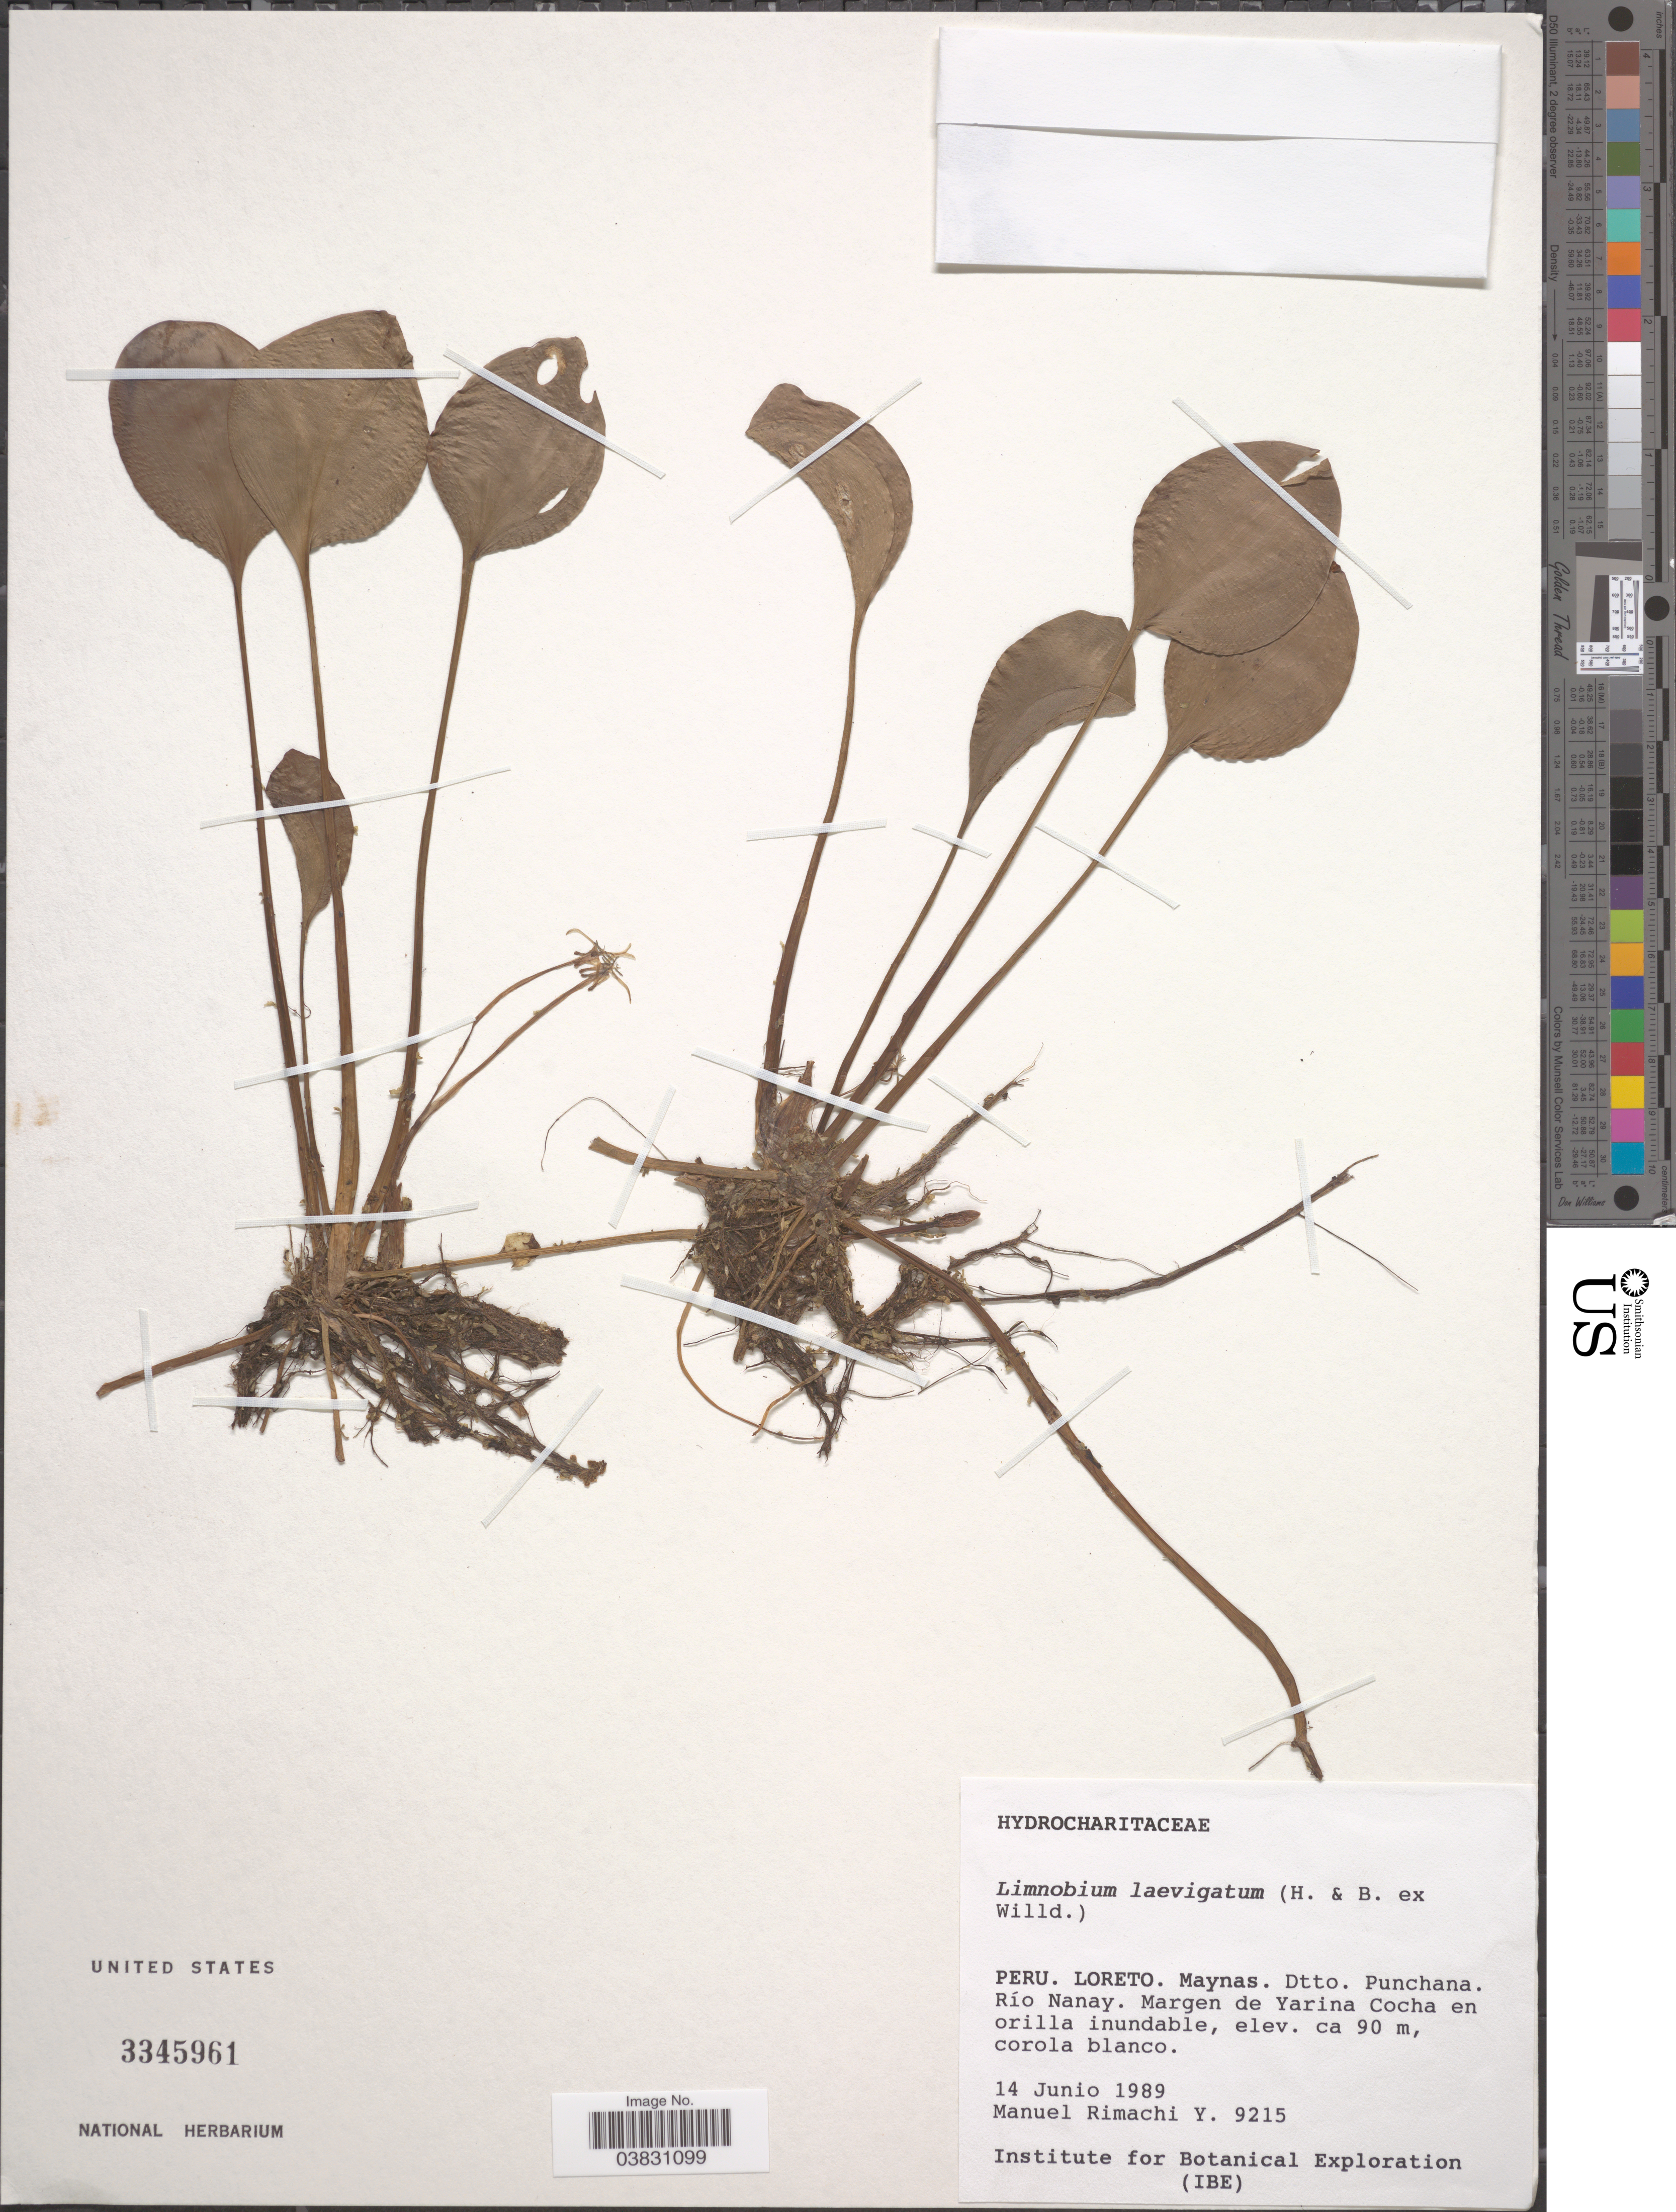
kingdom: Plantae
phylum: Tracheophyta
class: Liliopsida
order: Alismatales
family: Hydrocharitaceae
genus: Limnobium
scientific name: Limnobium laevigatum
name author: (Humb. & Bonpl. ex Willd.) Heine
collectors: M. Rimachi Y.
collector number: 9215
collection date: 1989-06-14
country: Peru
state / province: Loreto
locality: Maynas. Dtto. Punchana. Río Nanay. Margen de Yarina Cocha en orilla inundable.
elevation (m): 90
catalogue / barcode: US 3345961